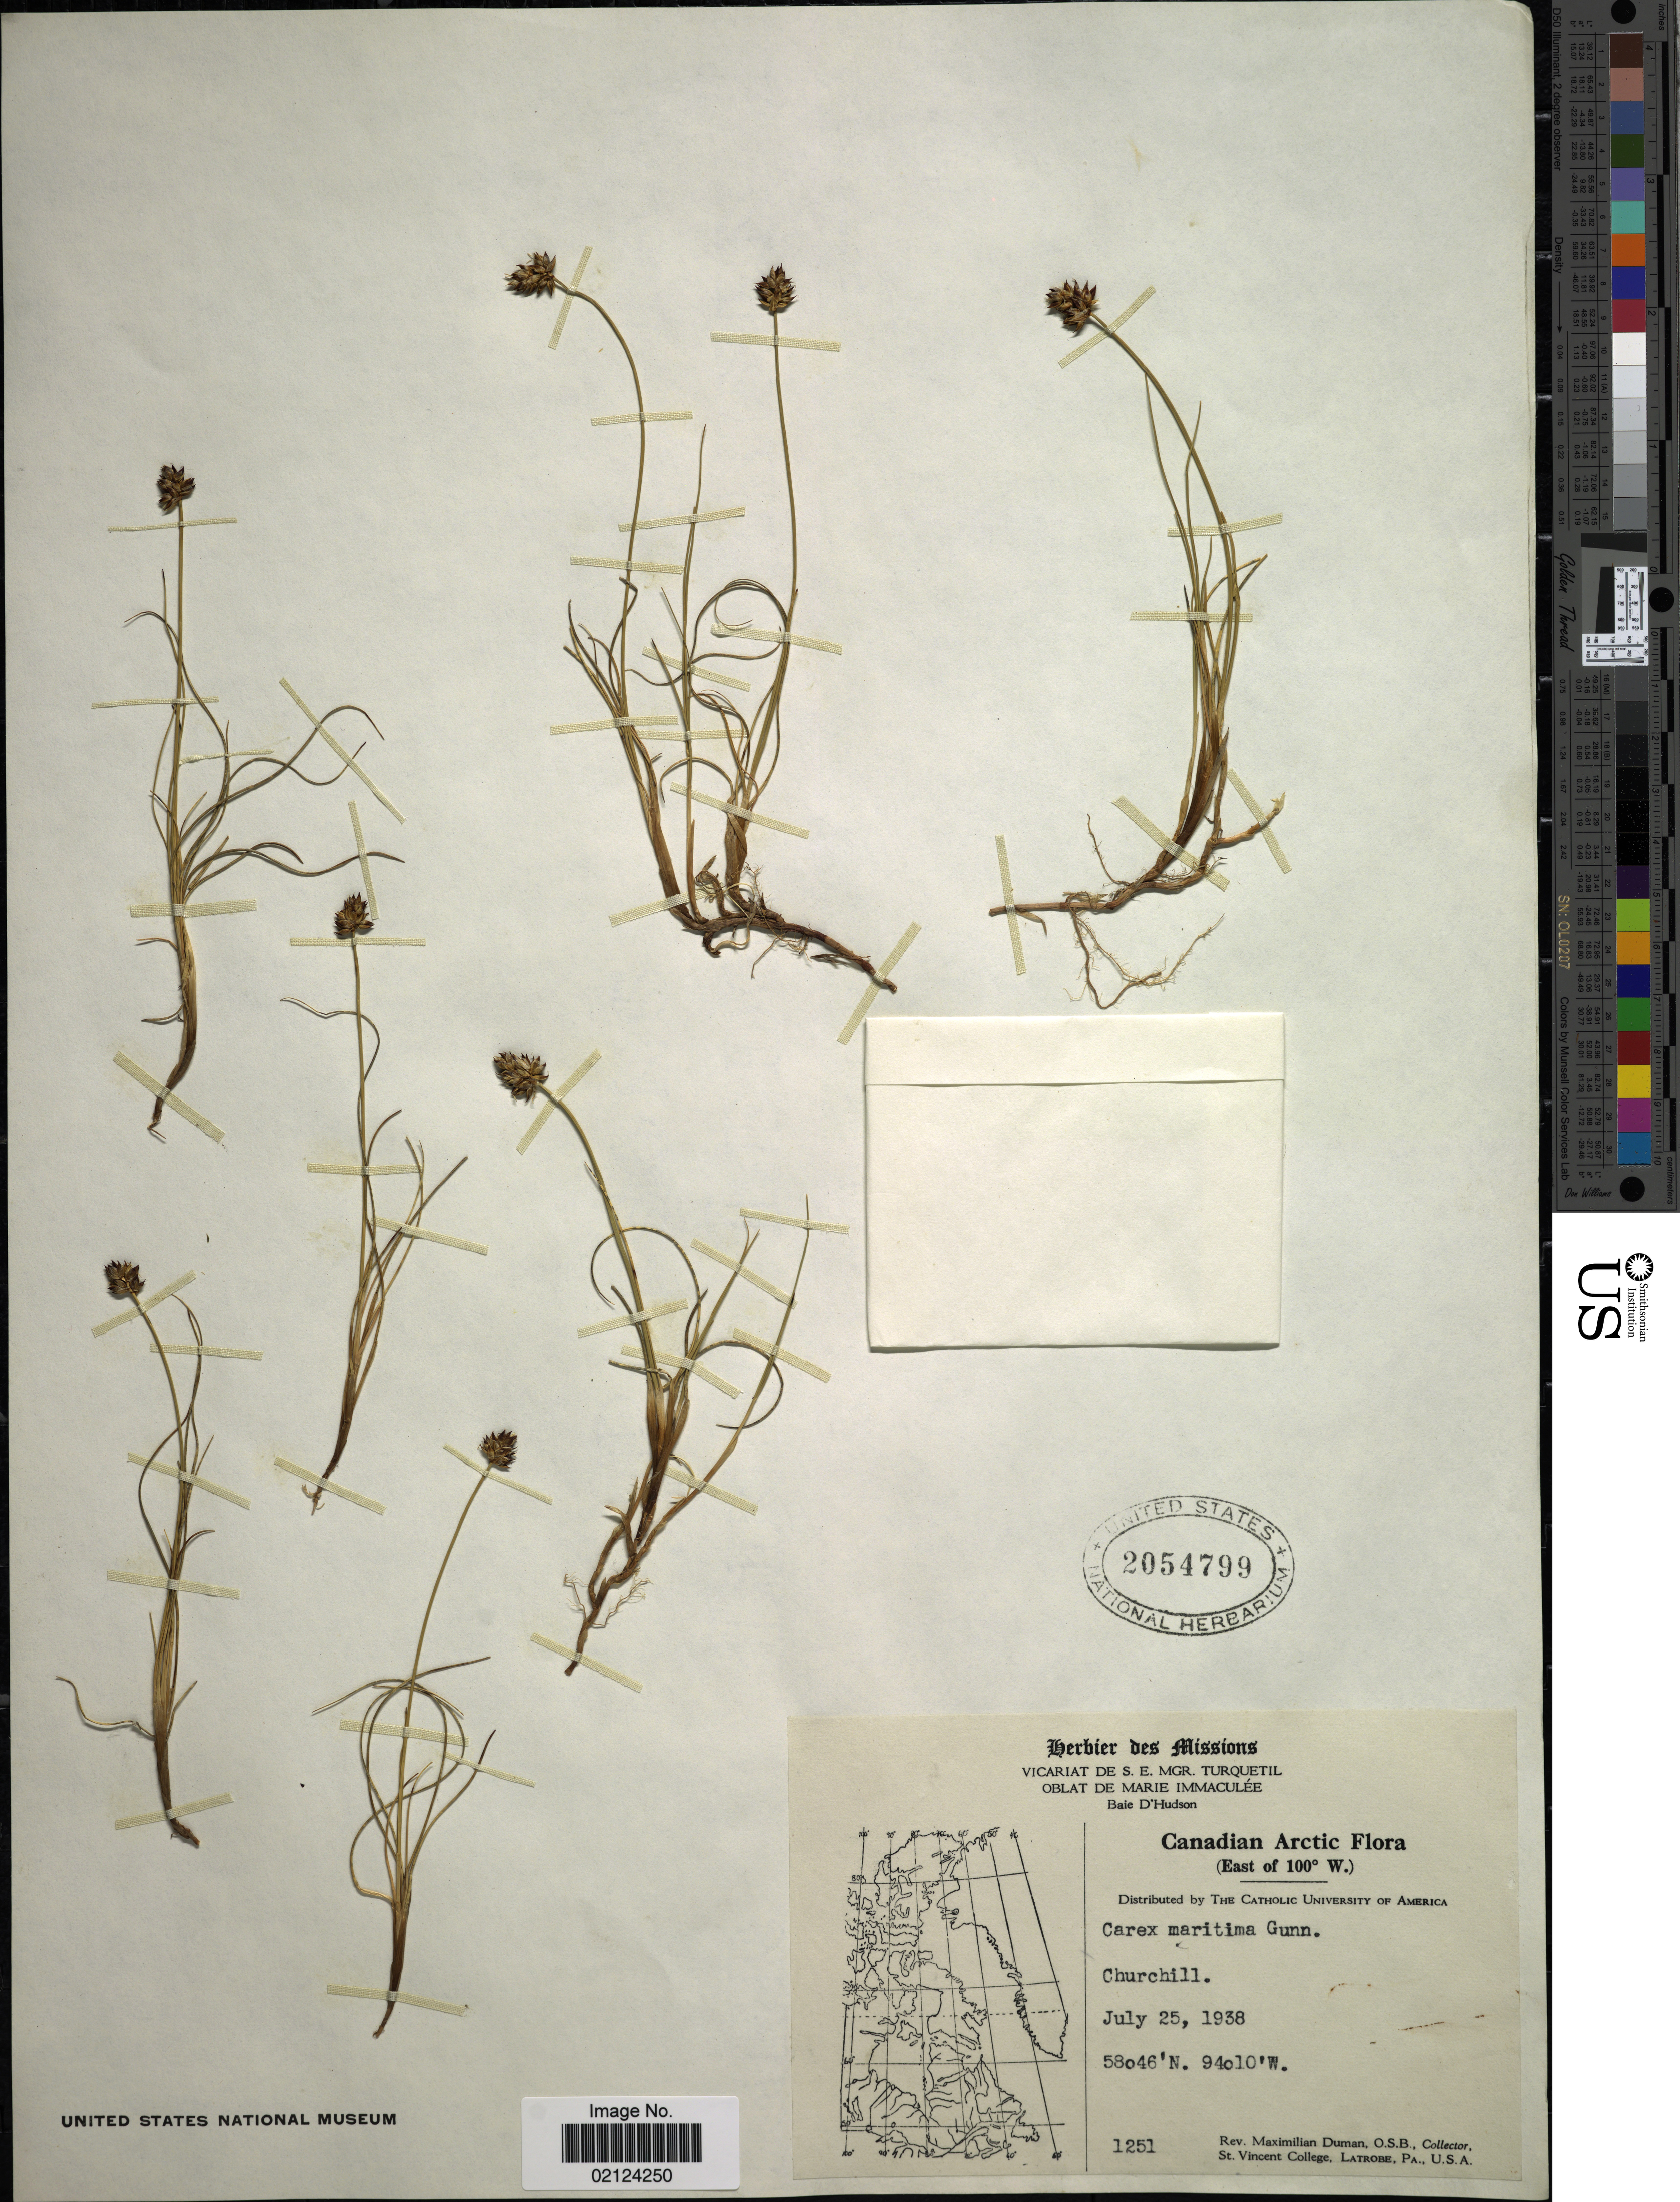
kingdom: Plantae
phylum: Tracheophyta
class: Liliopsida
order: Poales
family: Cyperaceae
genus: Carex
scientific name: Carex maritima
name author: Gunnerus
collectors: M. Duman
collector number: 1251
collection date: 1938-07-25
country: Canada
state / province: Manitoba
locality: Arctic, Churchill. East of 100 °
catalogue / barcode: US 2054799